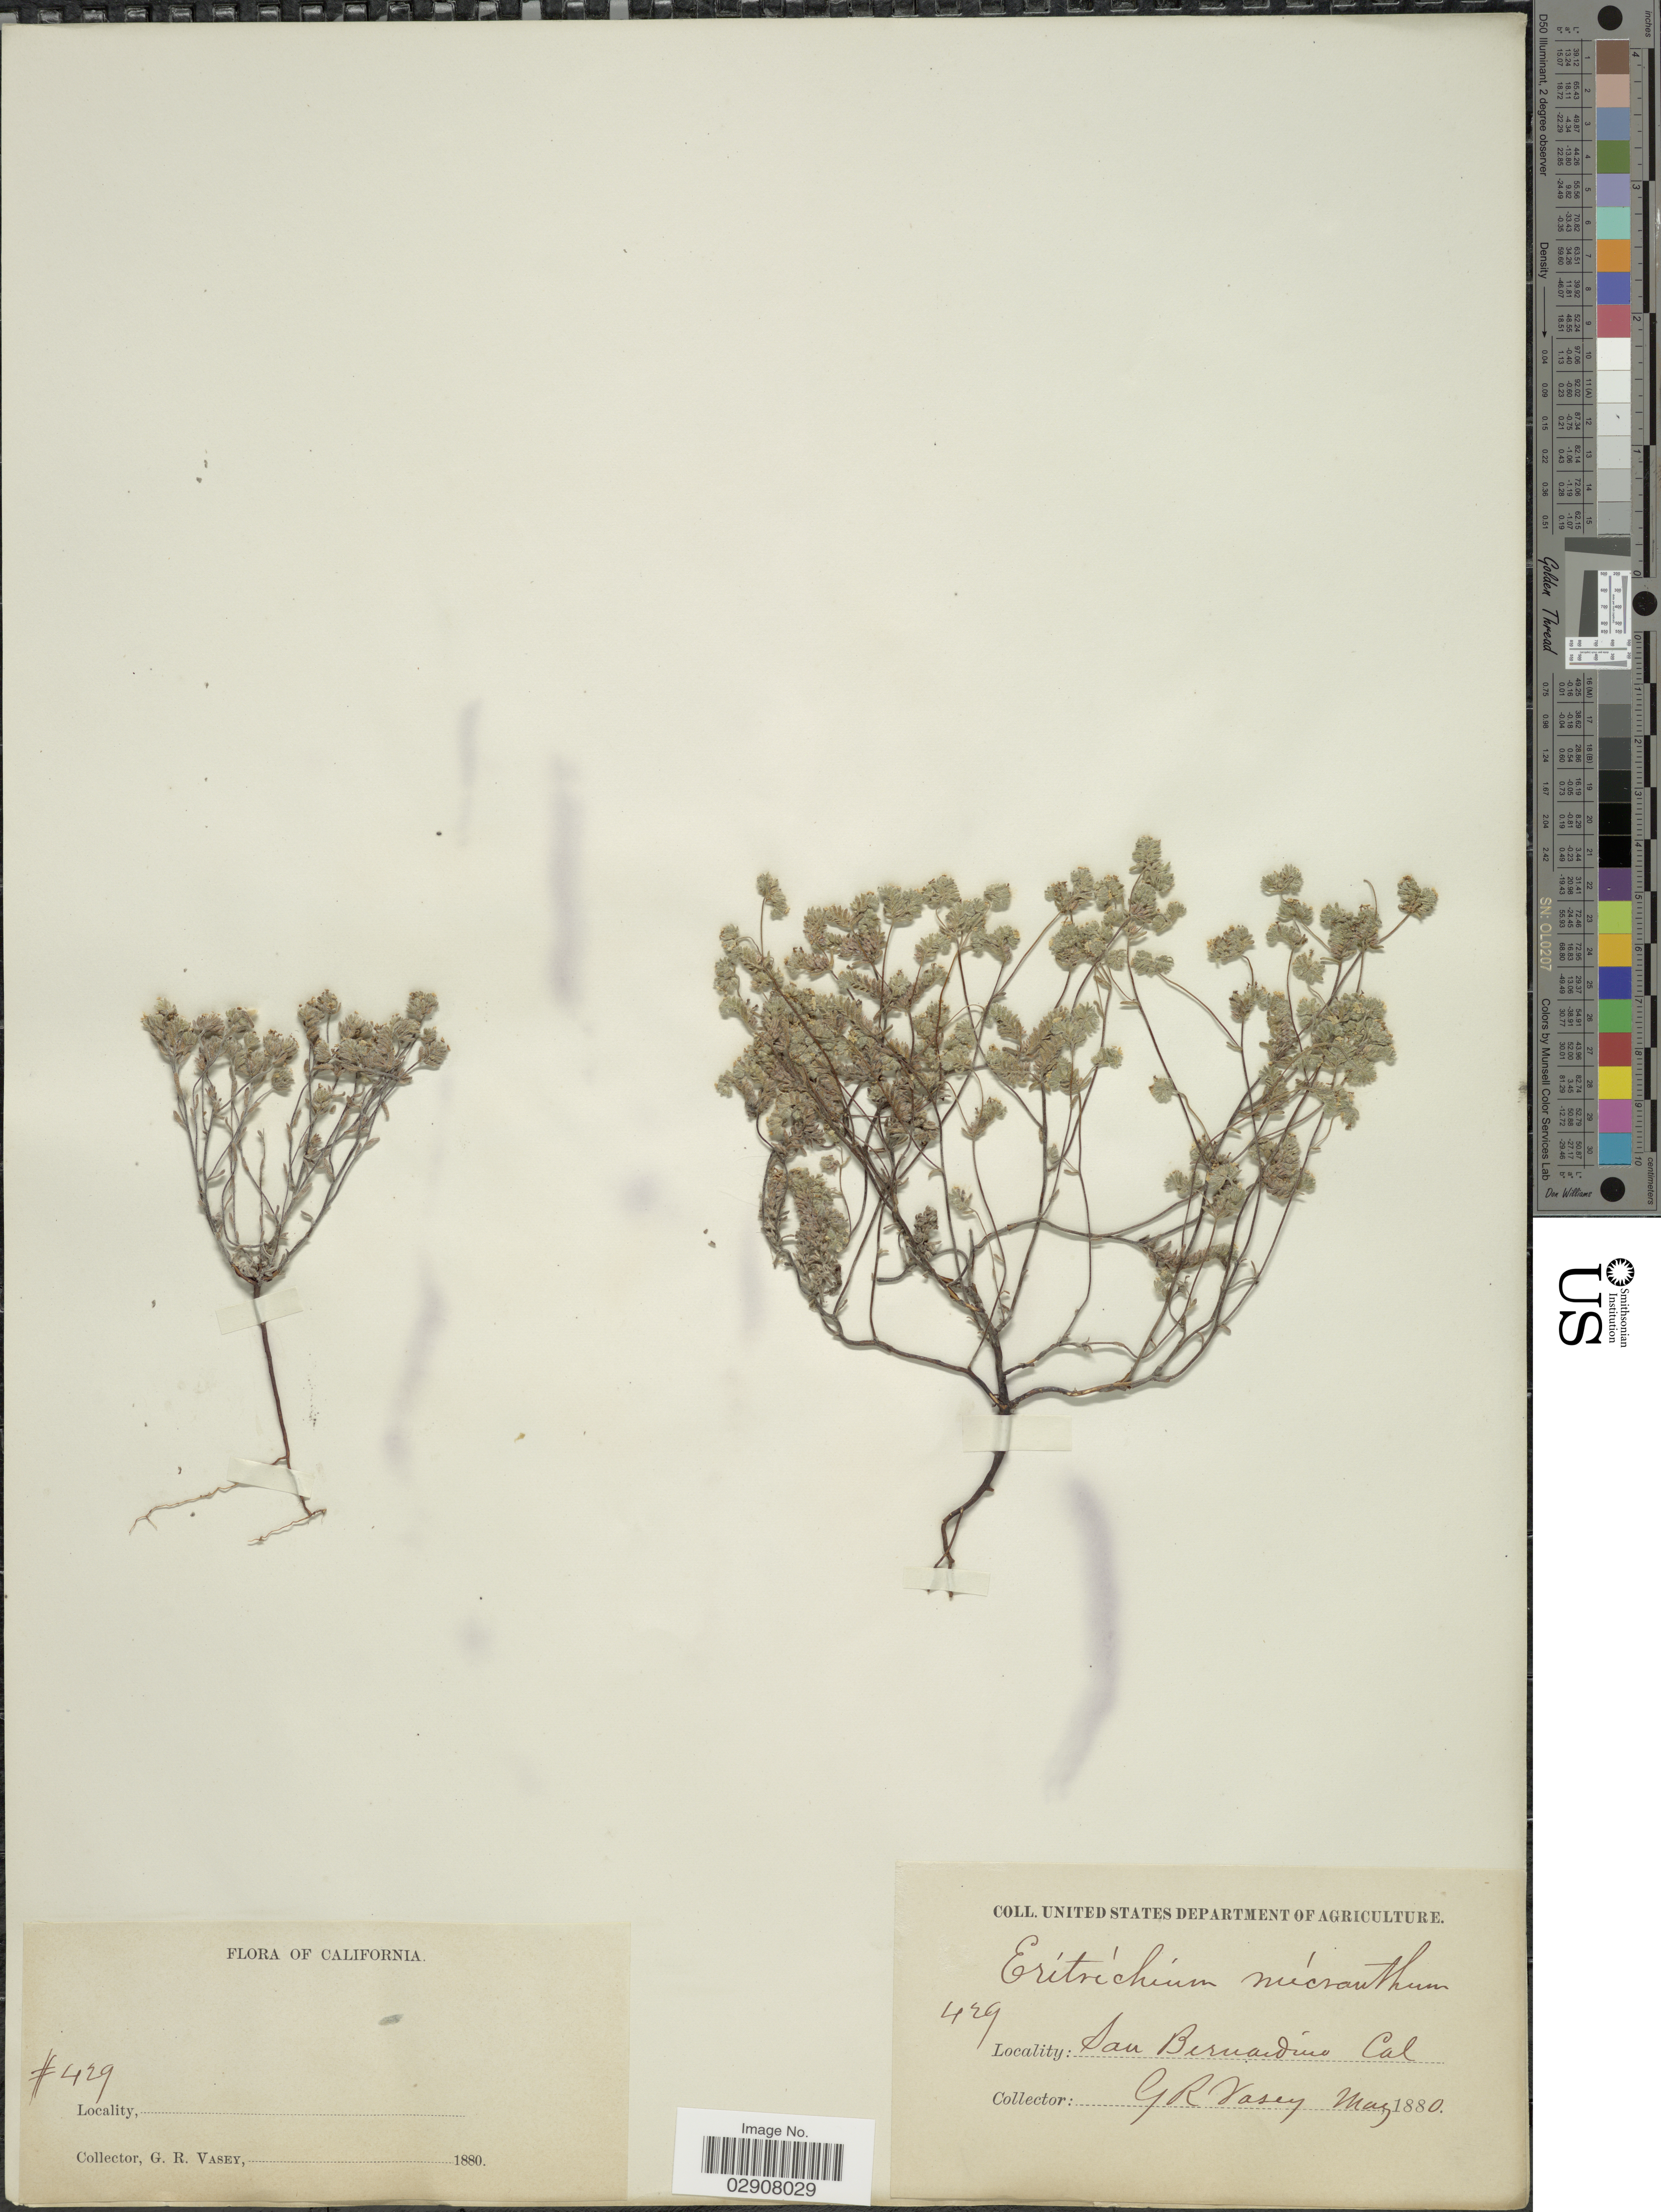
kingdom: Plantae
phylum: Tracheophyta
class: Magnoliopsida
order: Boraginales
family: Boraginaceae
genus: Cryptantha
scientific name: Cryptantha micrantha var. lepida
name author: (A. Gray) I.M. Johnst.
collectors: G. R. Vasey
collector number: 429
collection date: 1880-05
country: United States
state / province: California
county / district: San Bernardino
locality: San Bernardino.